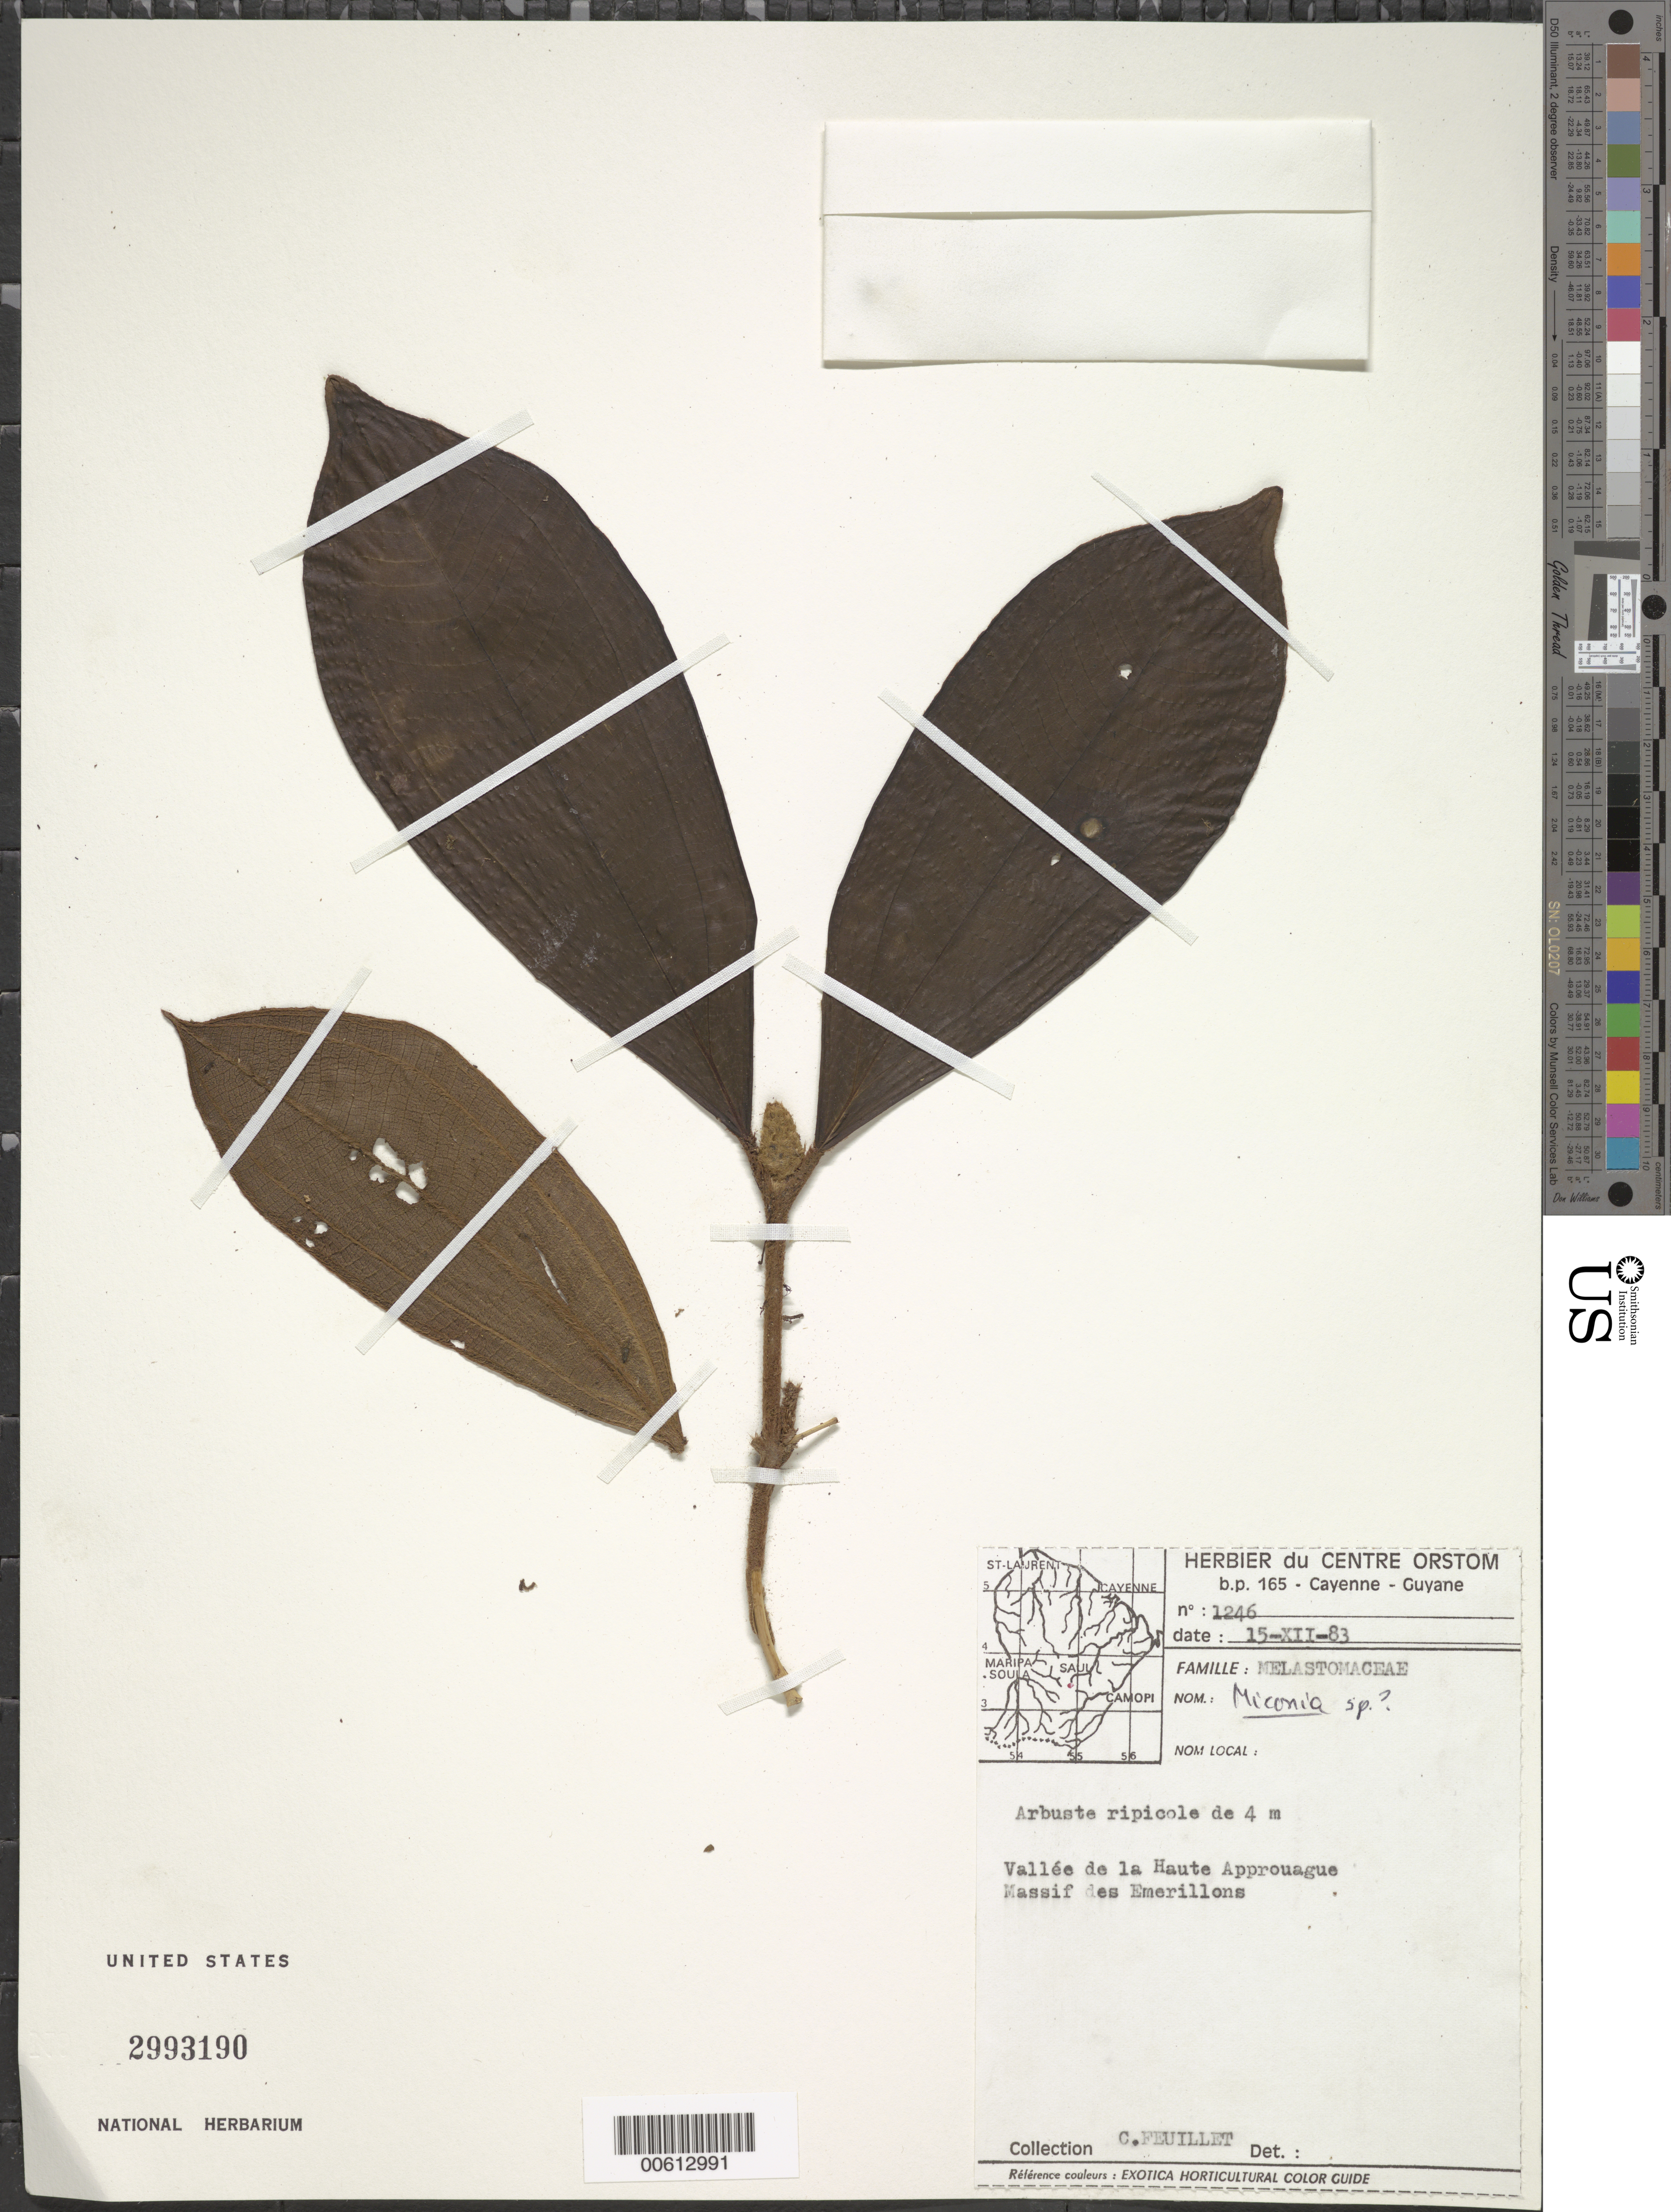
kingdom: Plantae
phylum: Tracheophyta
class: Magnoliopsida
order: Myrtales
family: Melastomataceae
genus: Miconia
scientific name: Miconia sp.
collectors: C. Feuillet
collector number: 1246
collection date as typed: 15-Dec-83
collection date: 1983-12-15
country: French Guiana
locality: Émerillon Massif, vallée de l'Approuague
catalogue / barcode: US 2993190